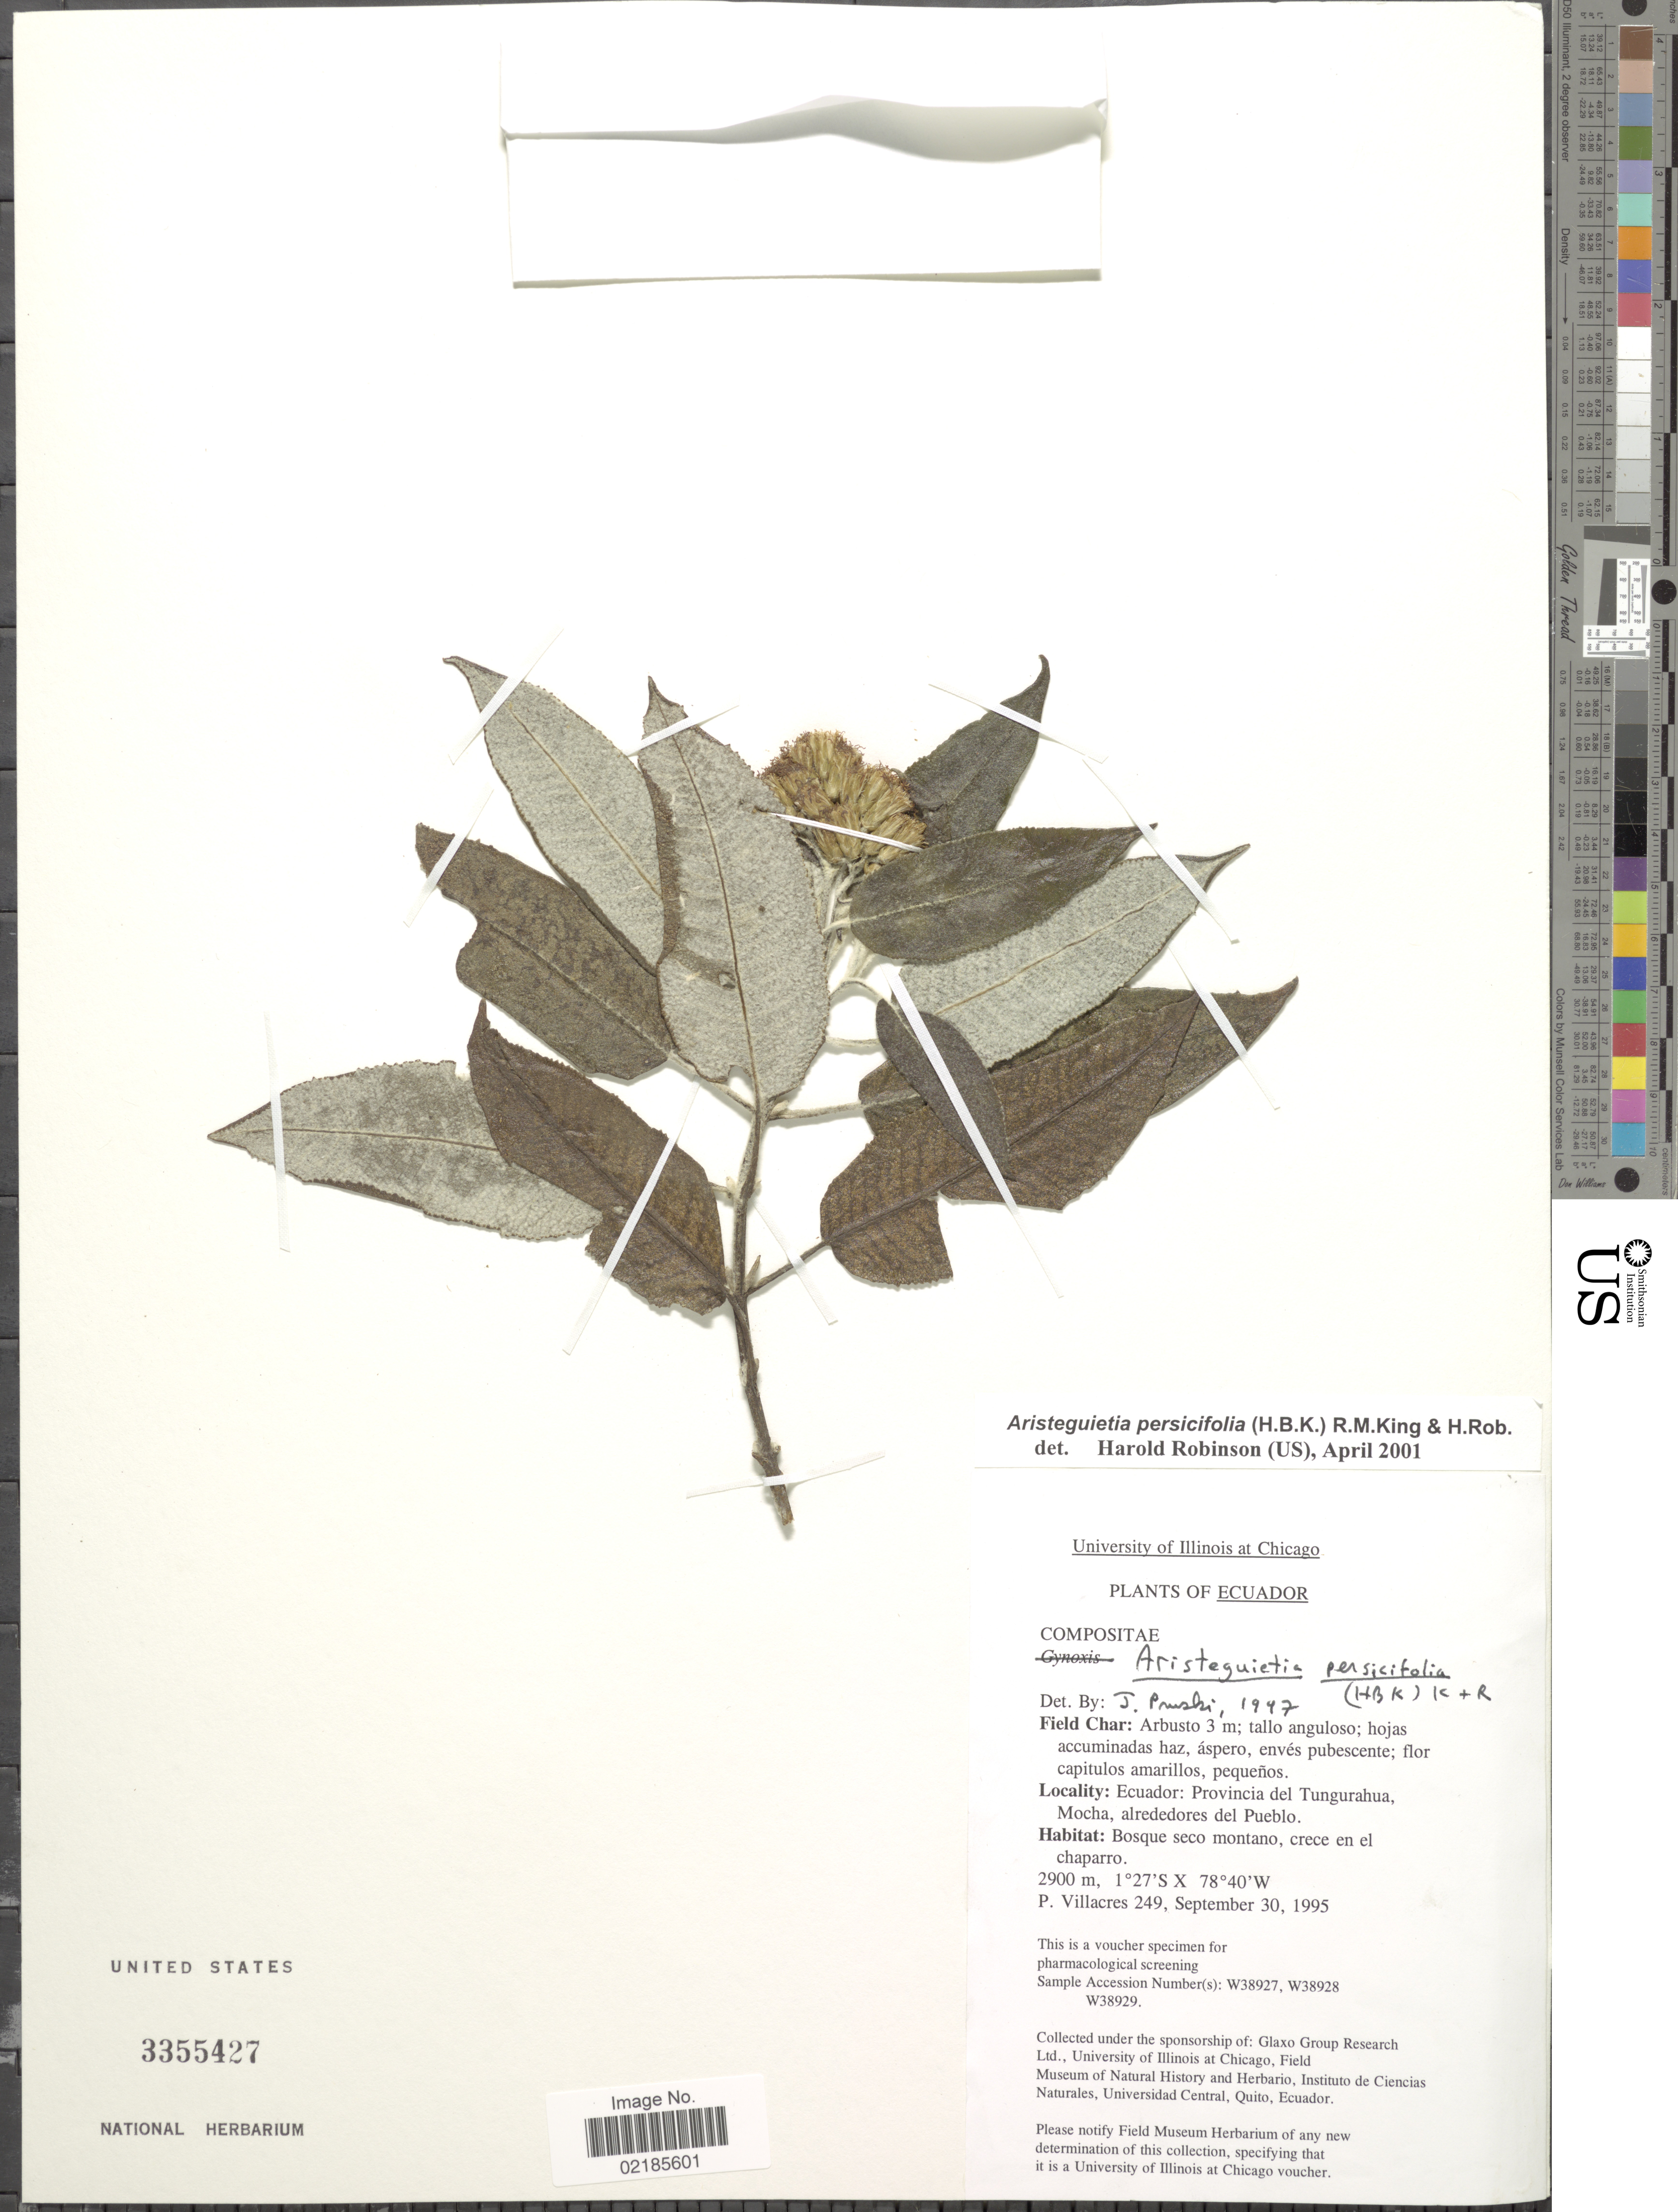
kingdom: Plantae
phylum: Tracheophyta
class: Magnoliopsida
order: Asterales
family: Asteraceae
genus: Aristeguietia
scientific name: Aristeguietia persicifolia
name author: (Kunth) R.M. King & H. Rob.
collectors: P. Villacres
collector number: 249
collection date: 1995-09-30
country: Ecuador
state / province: Tungurahua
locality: Mocha, alrededores del Pueblo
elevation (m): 2900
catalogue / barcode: US 3355427